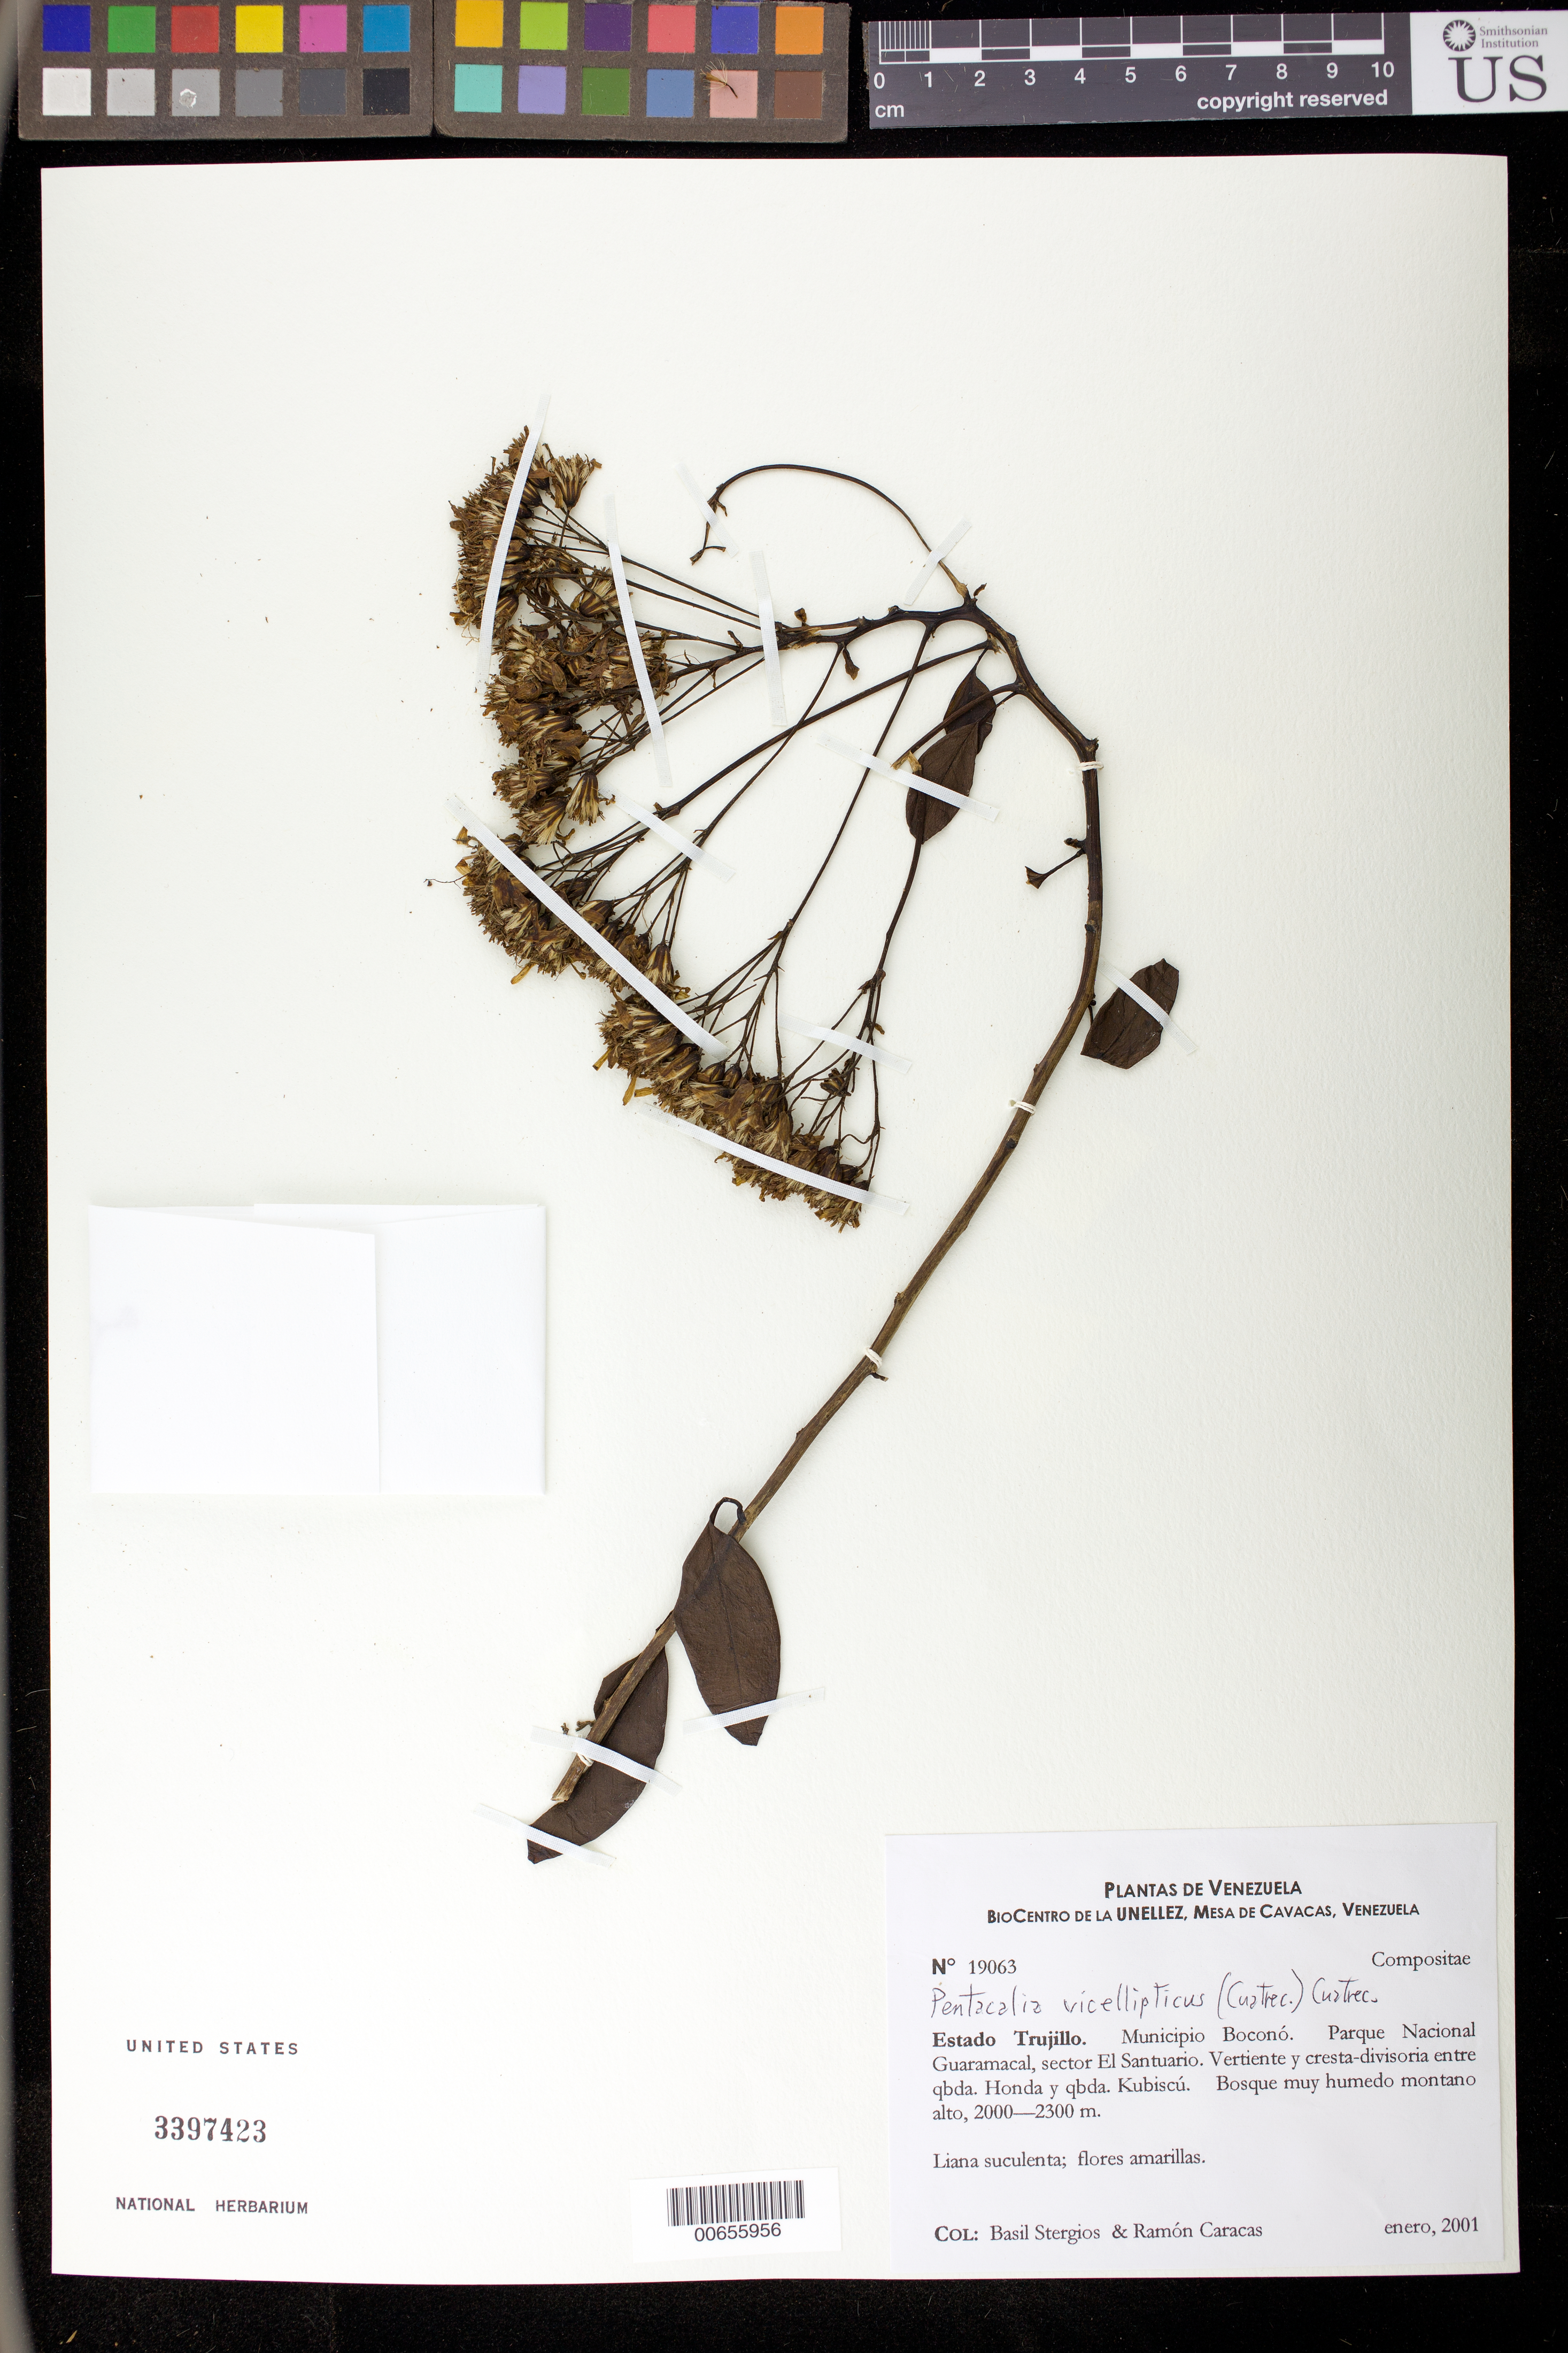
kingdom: Plantae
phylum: Tracheophyta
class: Magnoliopsida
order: Asterales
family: Asteraceae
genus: Pentacalia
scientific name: Pentacalia vicelliptica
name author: (Cuatrec.) Cuatrec.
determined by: Robinson, Harold E., (US)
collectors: B. G. Stergios & R. Caracas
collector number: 19063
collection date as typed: Jan 2001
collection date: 2001-01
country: Venezuela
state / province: Trujillo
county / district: Boconó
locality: Parque Nacional Guaramacal, sector El Santuario, vertiente y cresta-divisoria entre Quebrada Honda y Quebrada Kubiscú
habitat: Bosque muy húmedo montano alto.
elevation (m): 2000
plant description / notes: CTES, MY, PORT, US, VEN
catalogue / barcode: US 3397423